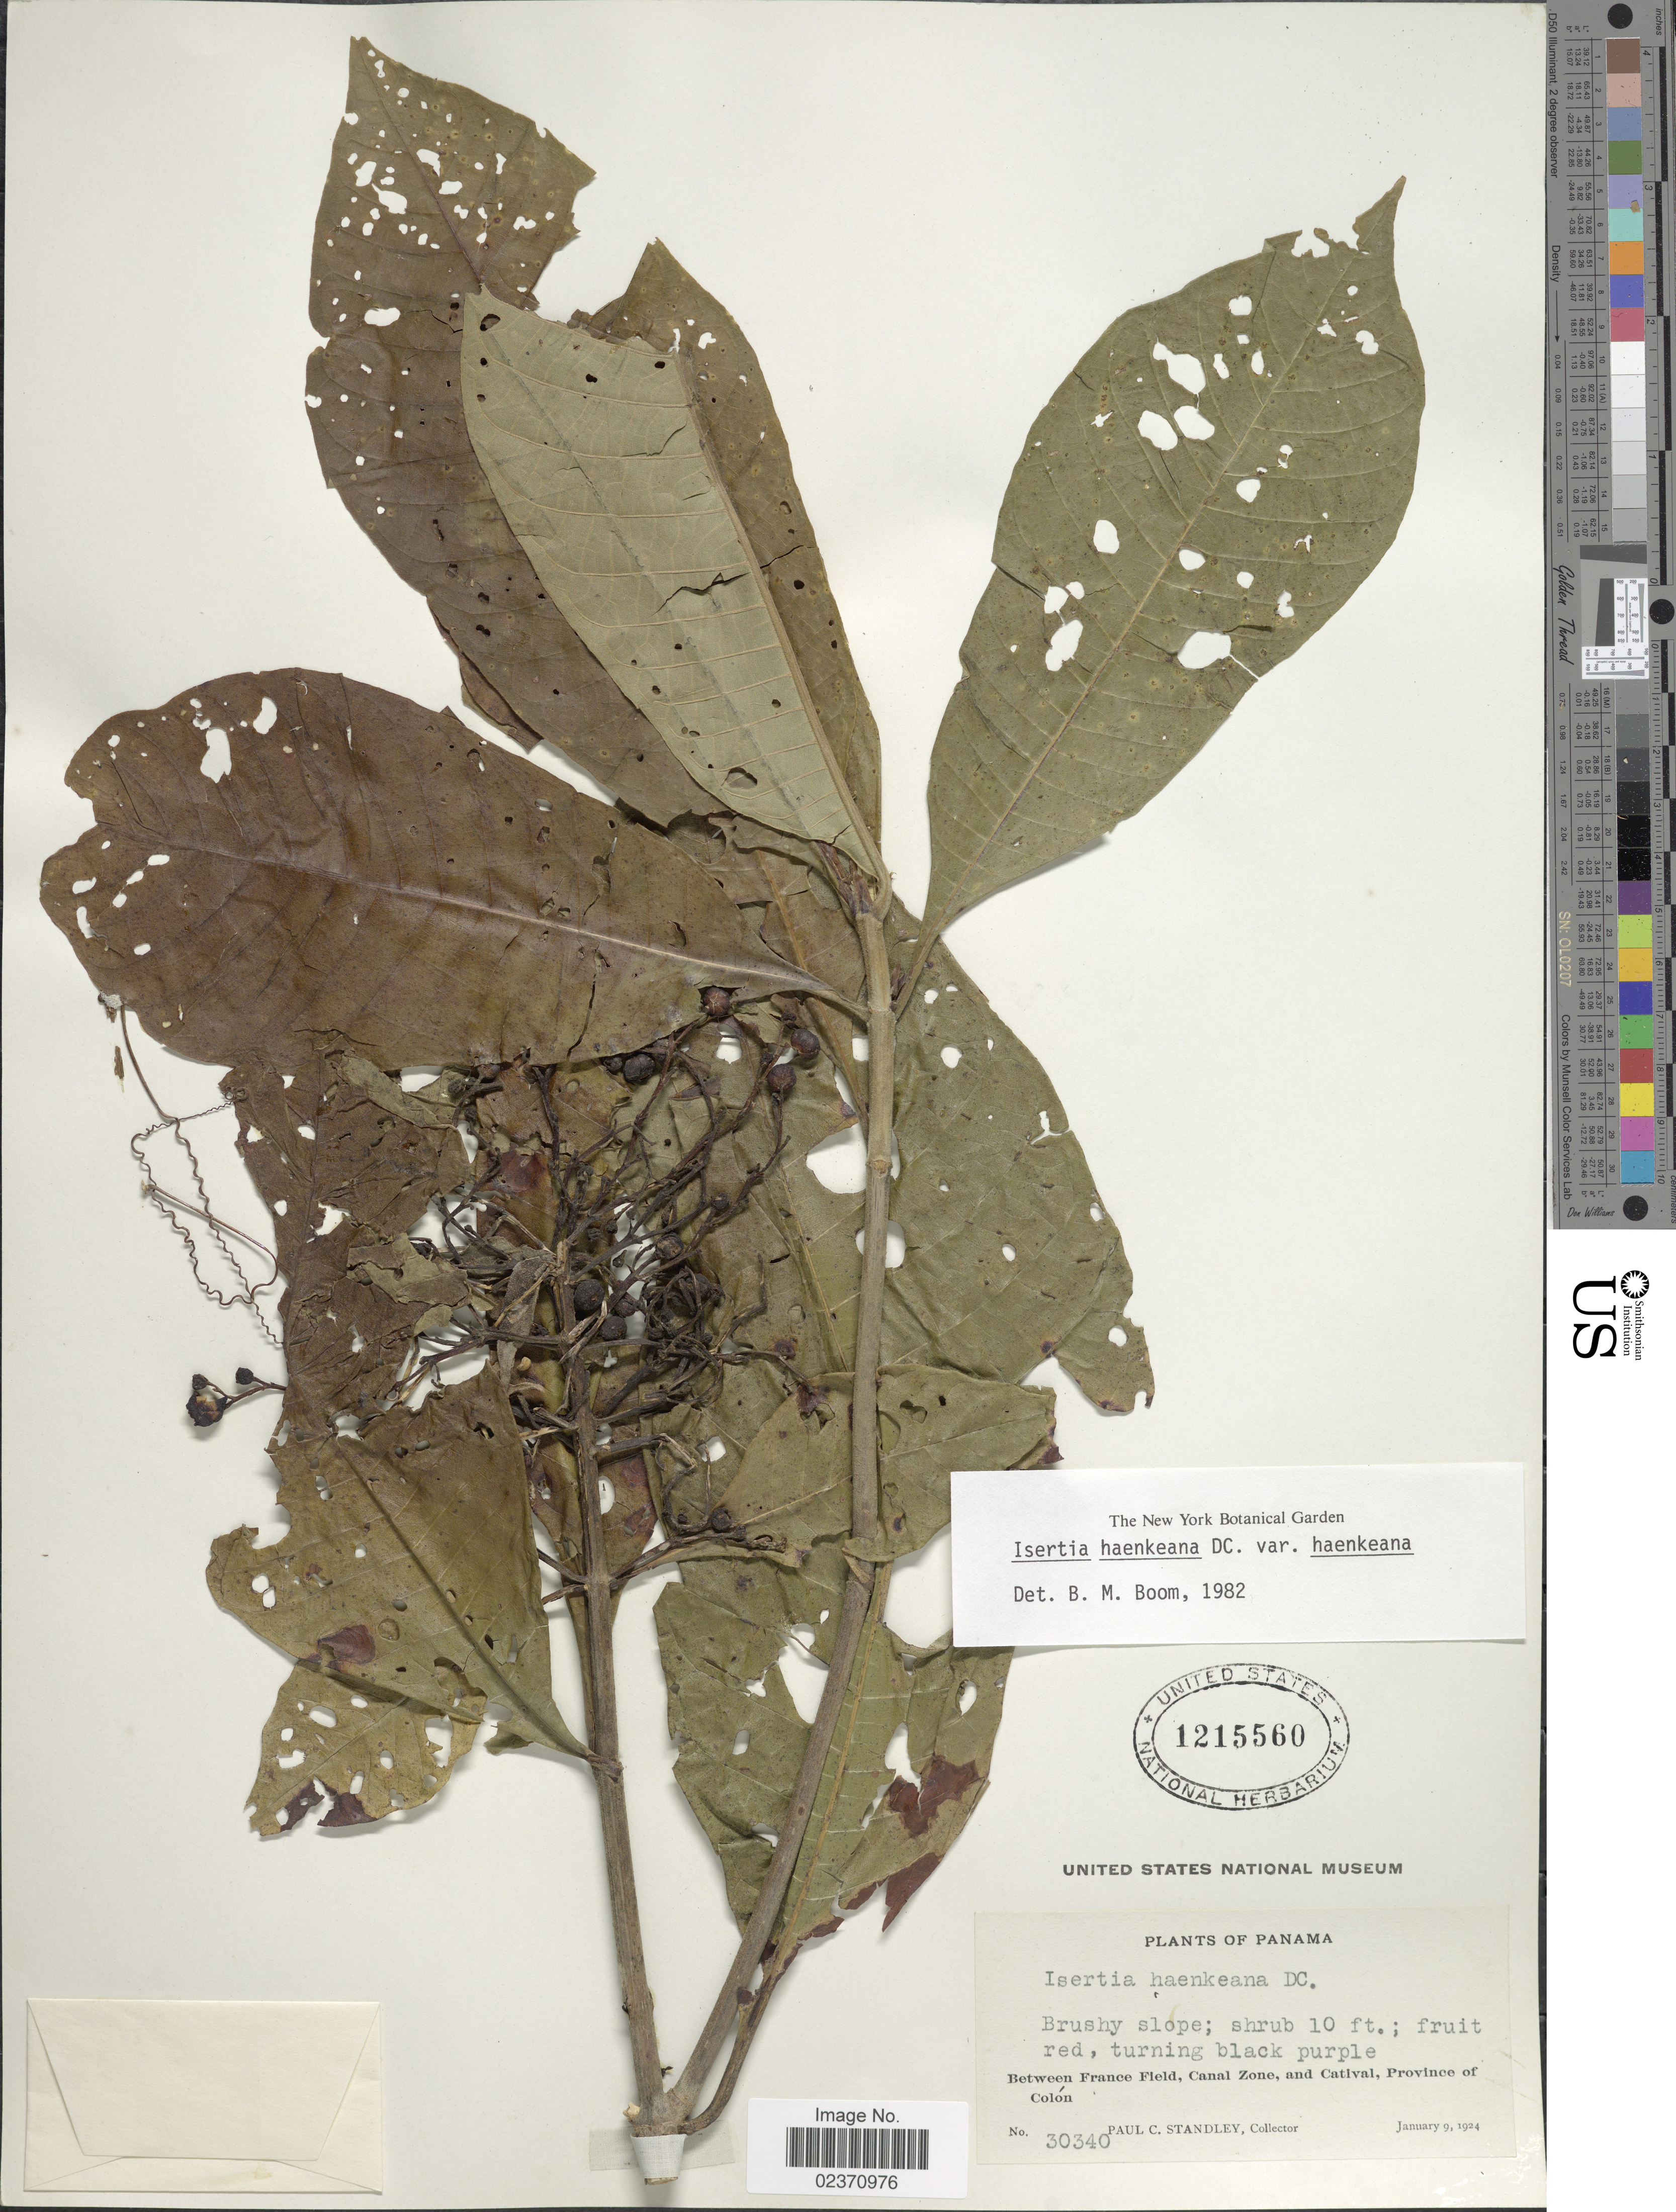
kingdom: Plantae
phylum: Tracheophyta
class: Magnoliopsida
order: Gentianales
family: Rubiaceae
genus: Isertia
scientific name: Isertia haenkeana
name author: DC.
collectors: P. C. Standley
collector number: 30340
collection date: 1924-01-09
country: Panama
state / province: Colón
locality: Between France Field, Canal Zone, and Catival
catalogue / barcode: US 1215560